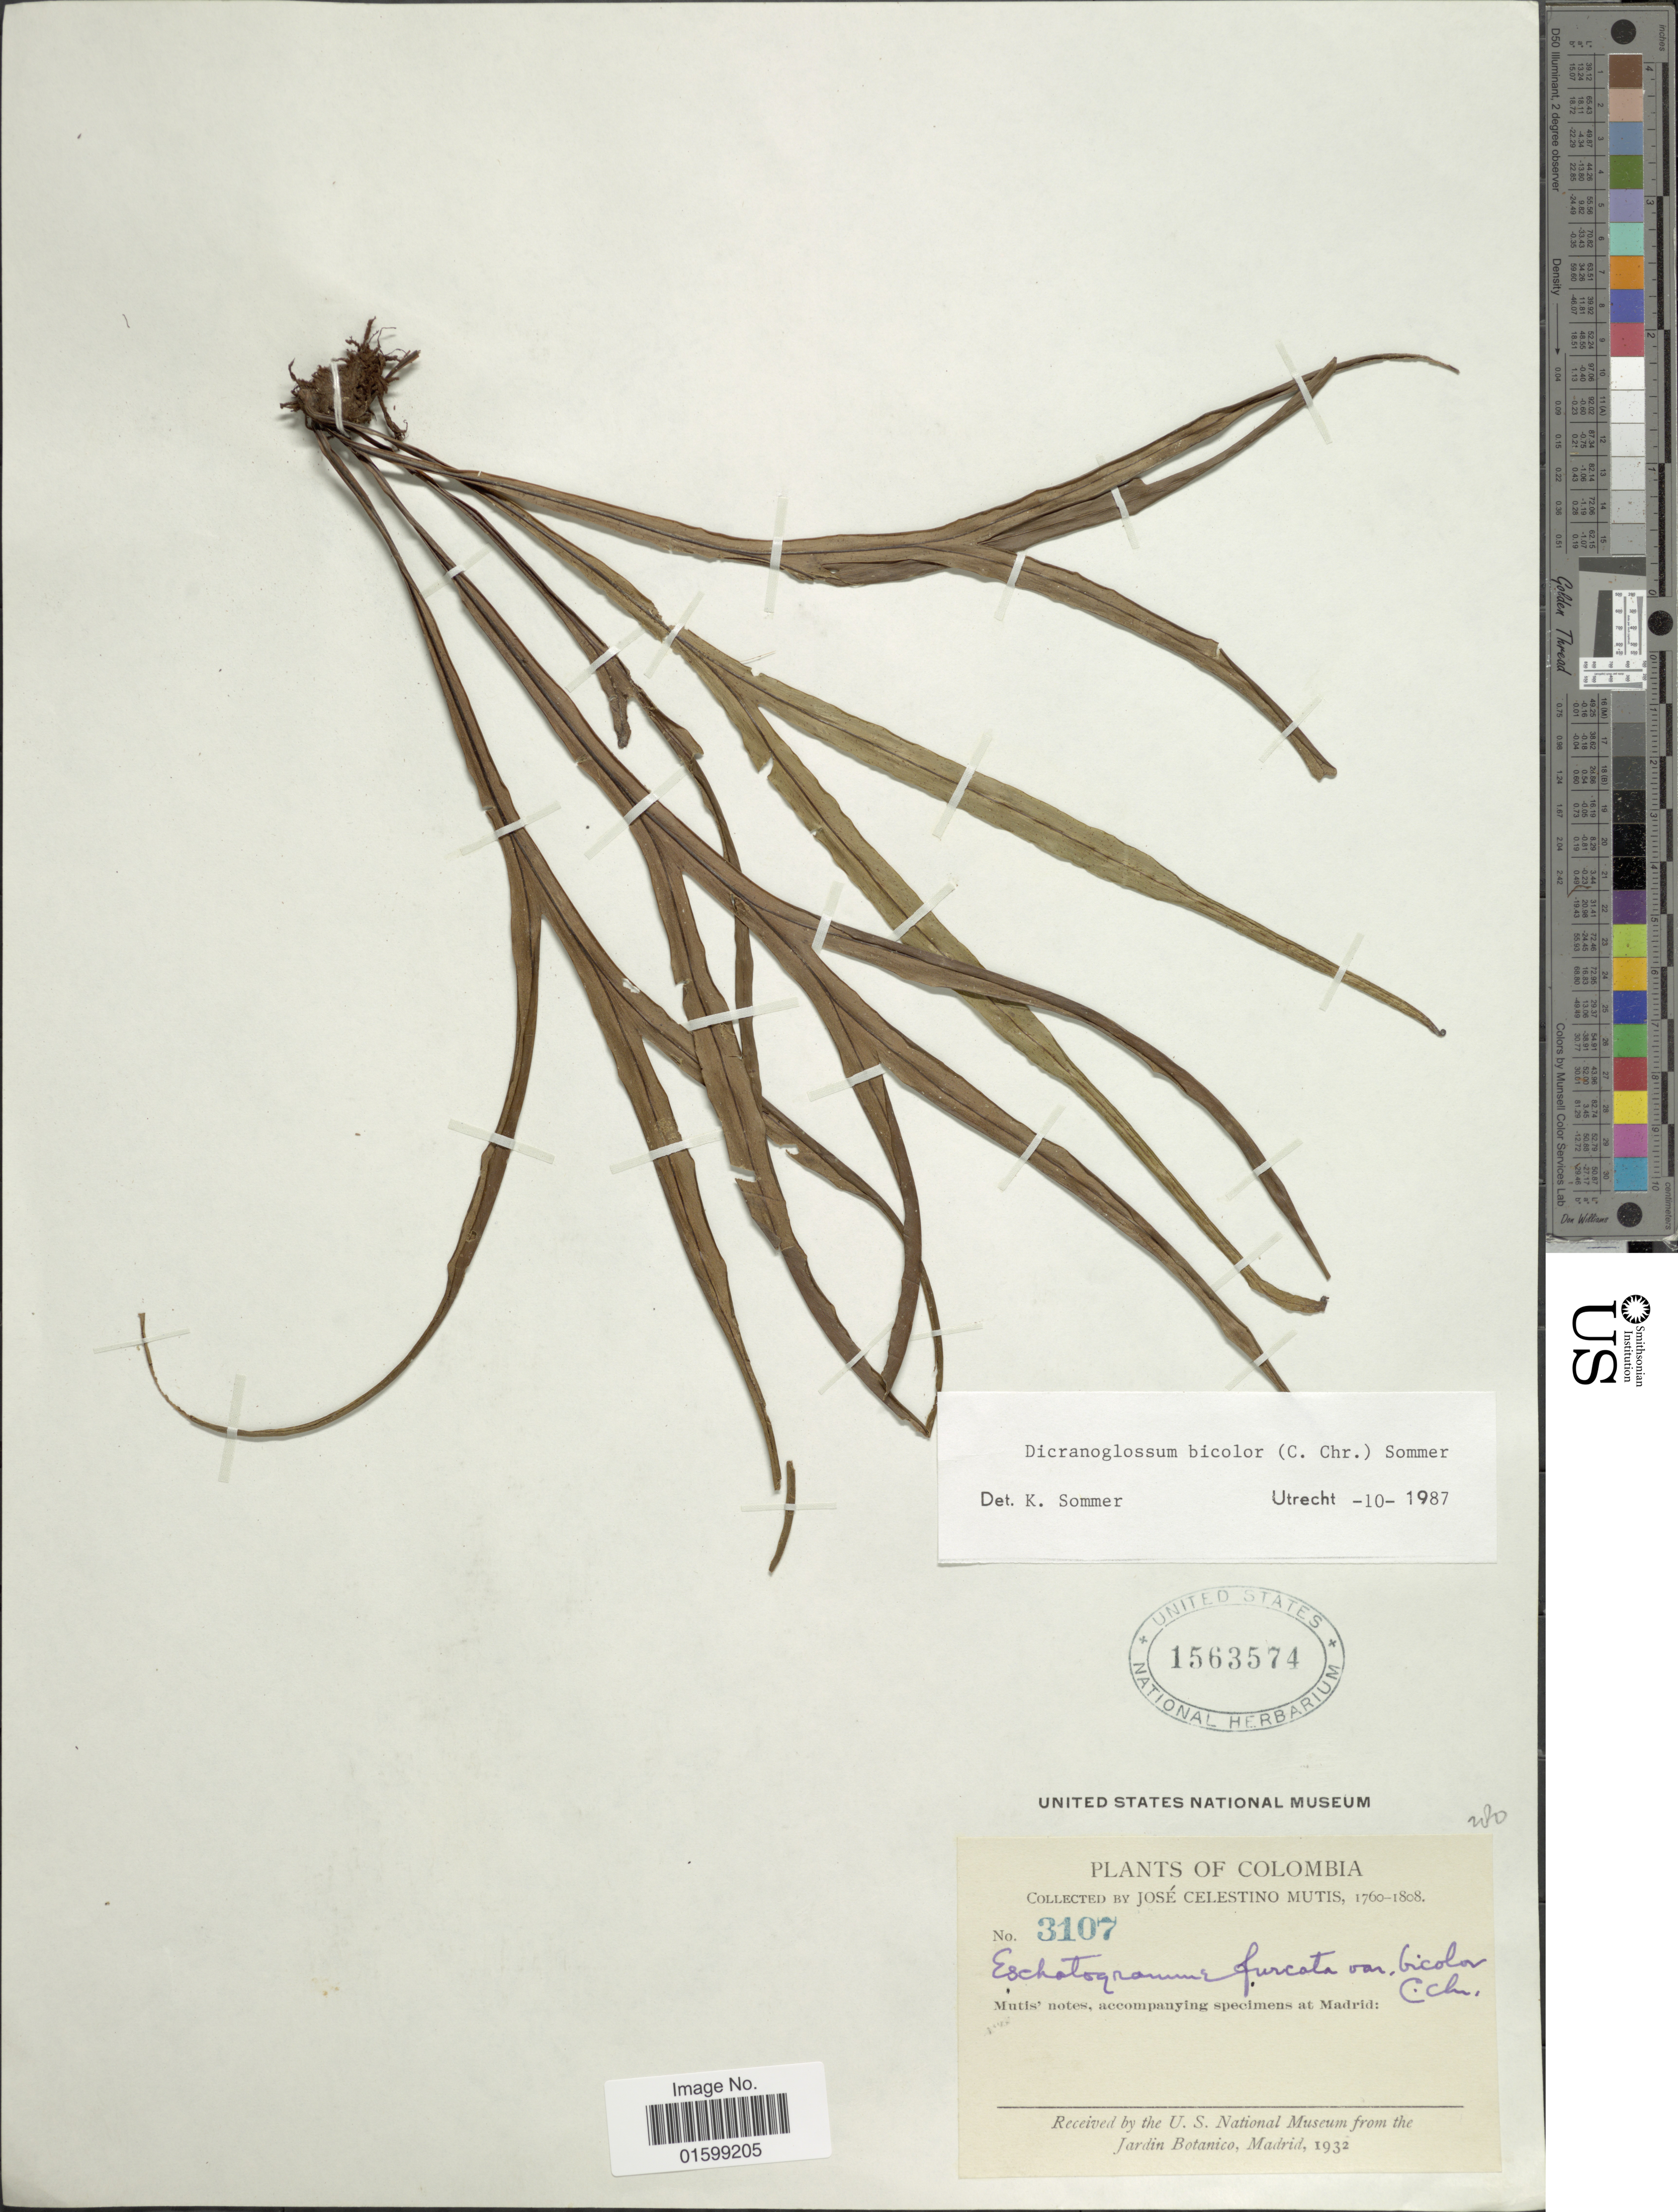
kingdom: Plantae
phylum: Tracheophyta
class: Polypodiopsida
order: Polypodiales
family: Polypodiaceae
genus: Pleopeltis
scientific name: Pleopeltis furcata var. bicolor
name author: (L.) A.R. Sm.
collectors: J. C. B. Mutis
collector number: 3107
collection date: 1760/1808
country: Colombia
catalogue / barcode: US 1563574